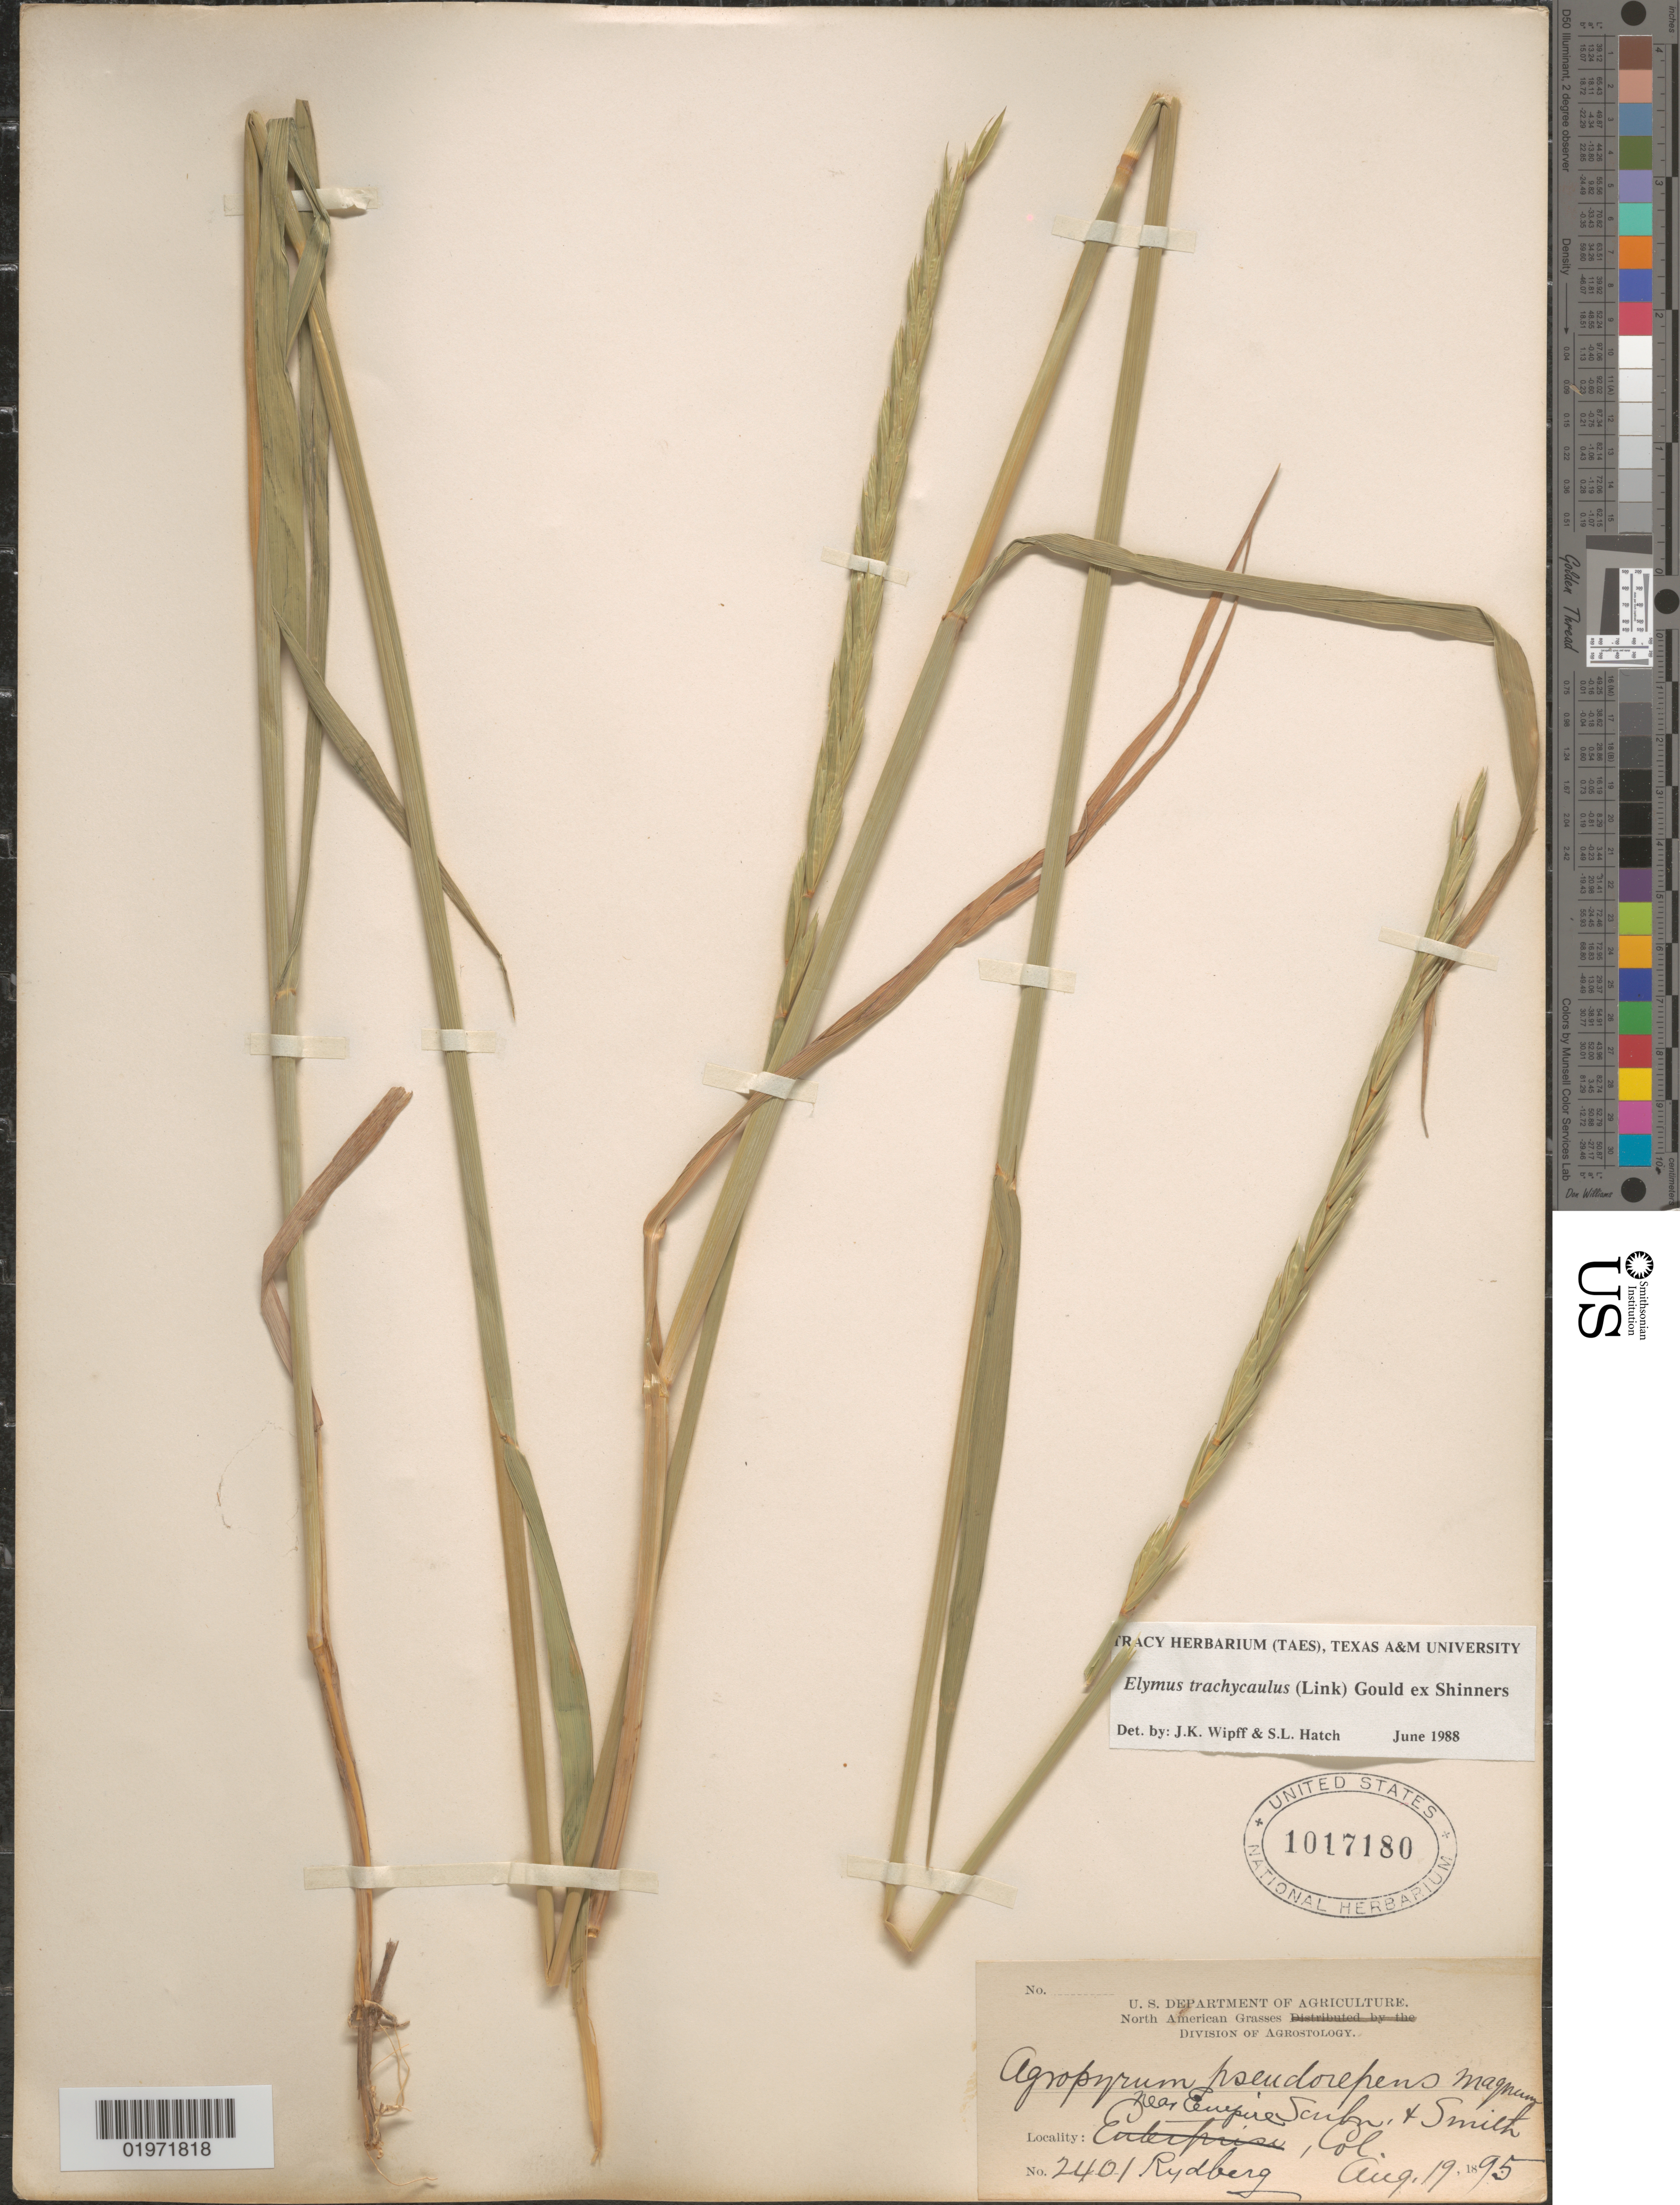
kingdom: Plantae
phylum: Tracheophyta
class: Liliopsida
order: Poales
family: Poaceae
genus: Elymus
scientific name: Elymus trachycaulus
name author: (Link) Gould ex Shinners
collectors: P. Rydberg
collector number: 2401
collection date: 1895-08-19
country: United States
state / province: Colorado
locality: Near Empire.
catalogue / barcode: US 1017180